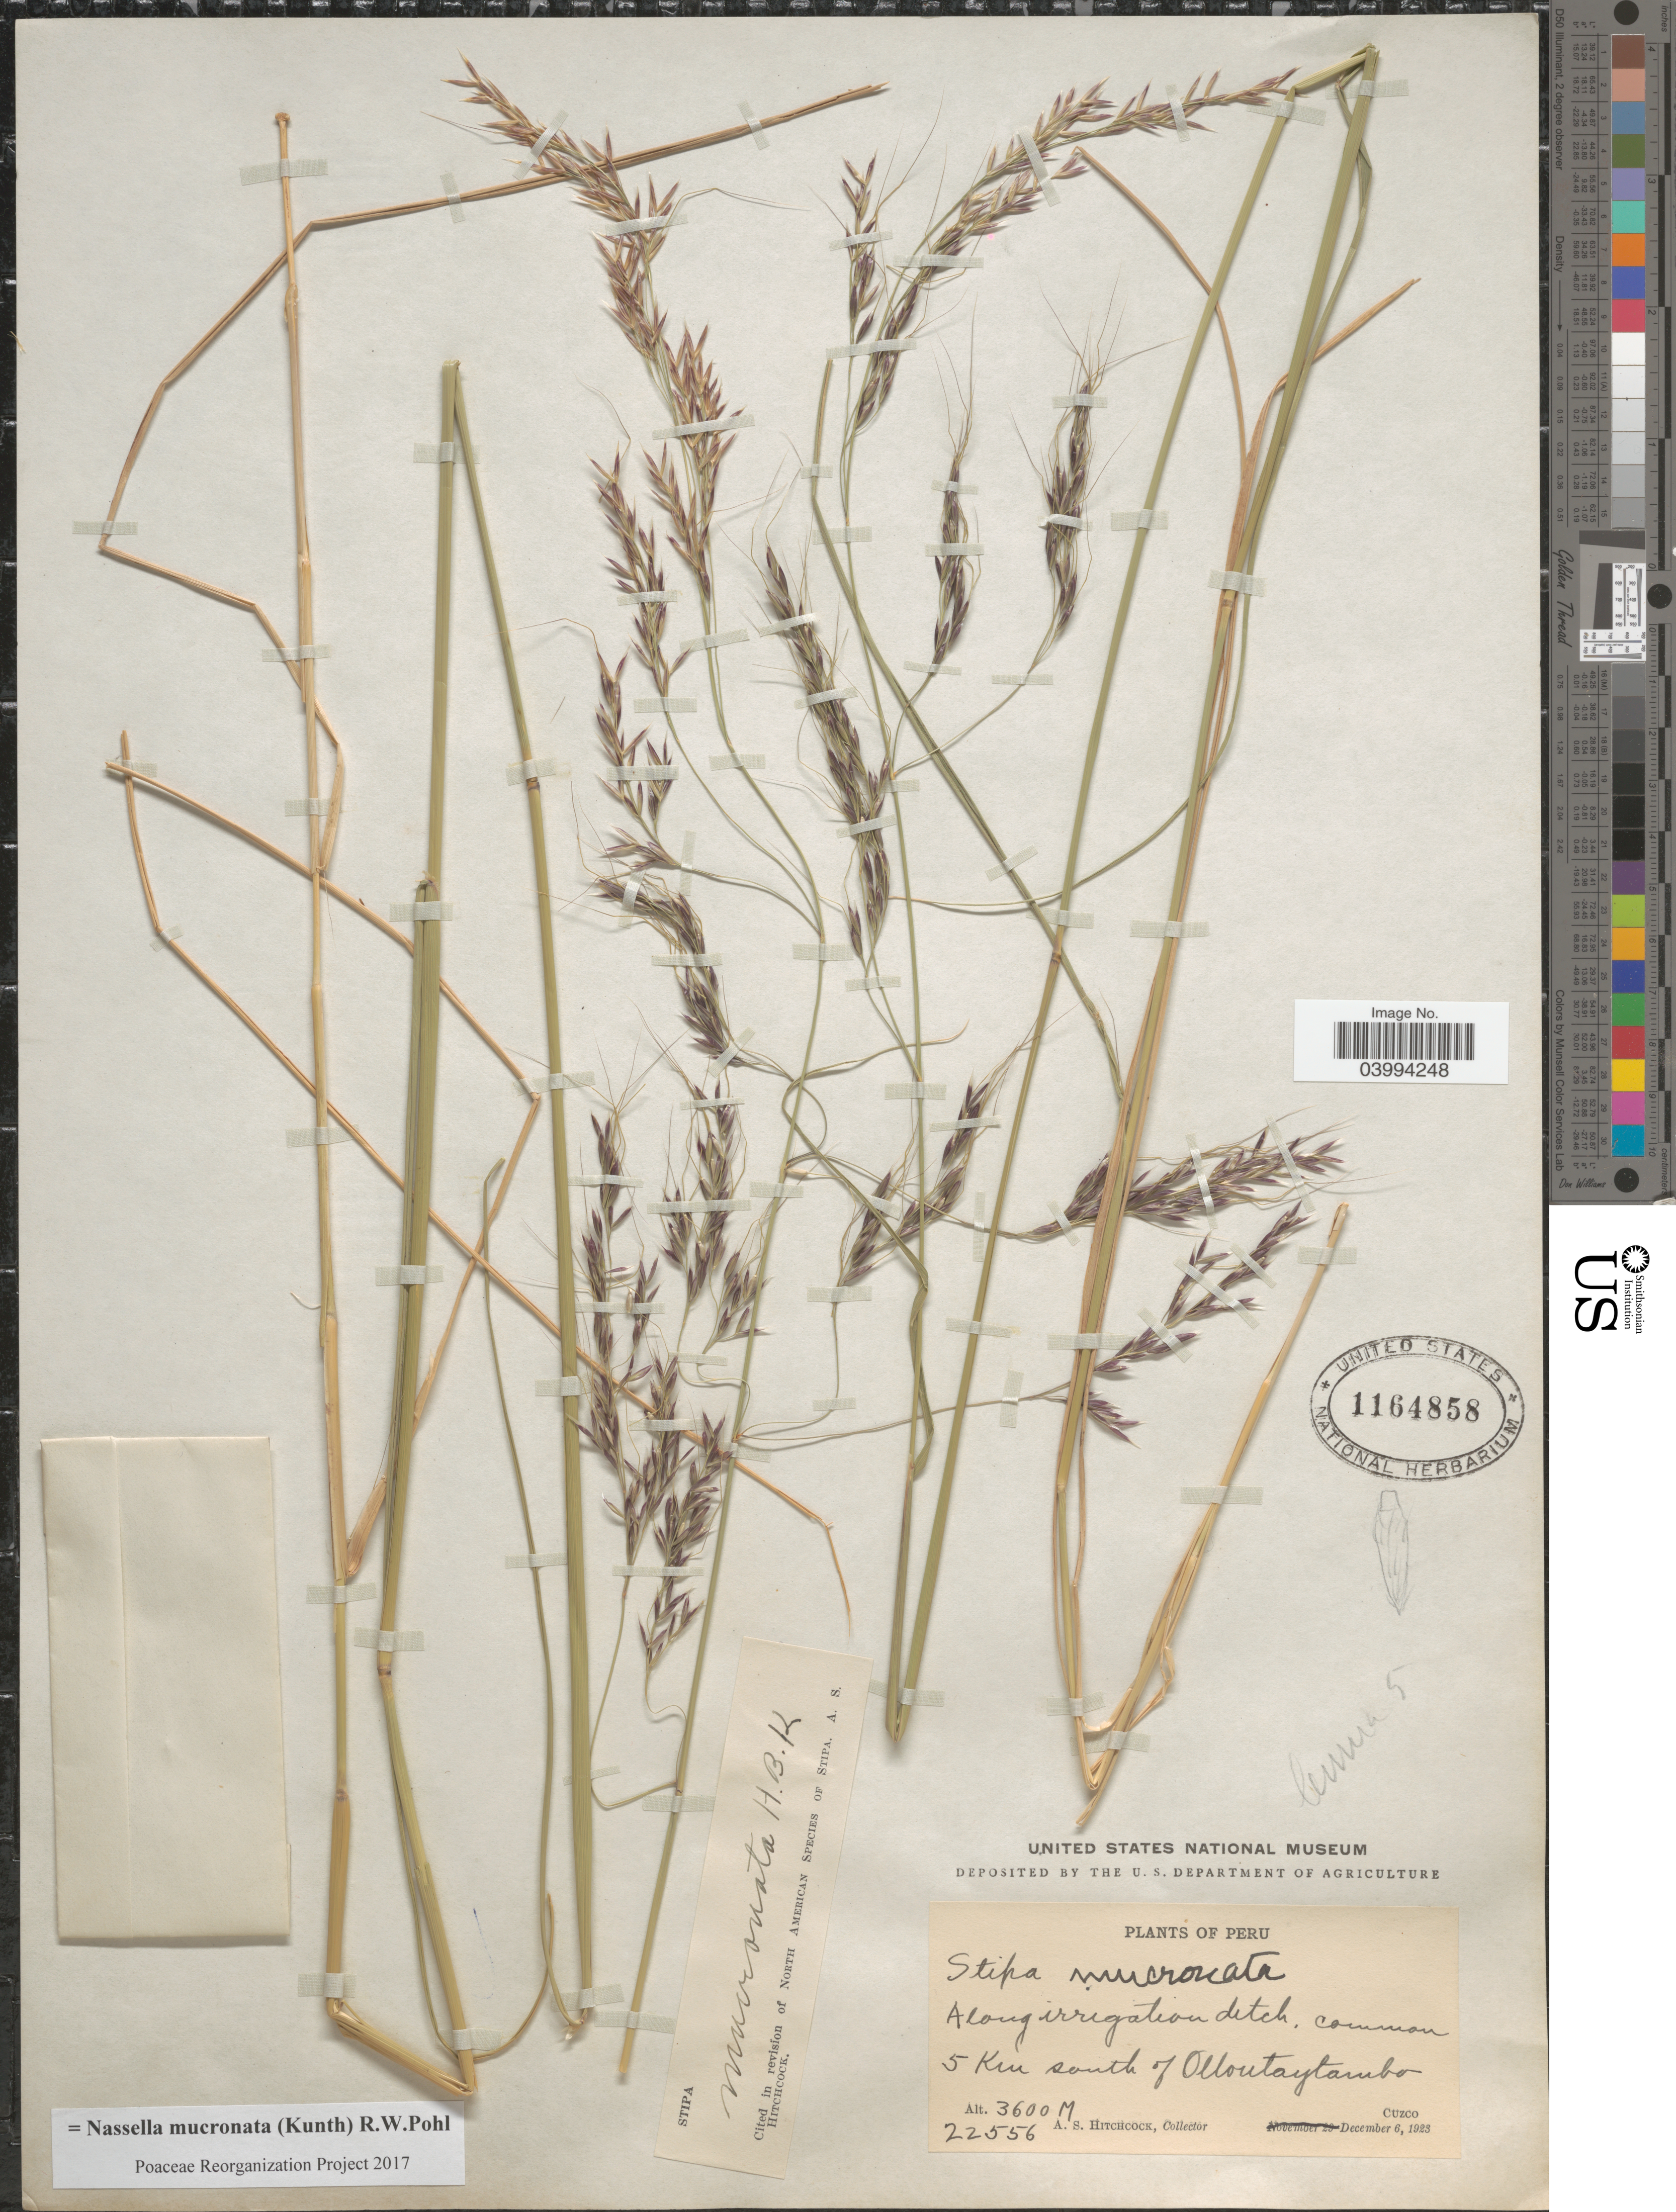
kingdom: Plantae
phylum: Tracheophyta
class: Liliopsida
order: Poales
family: Poaceae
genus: Nassella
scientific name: Nassella mucronata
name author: (Kunth) R.W. Pohl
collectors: A. S. Hitchcock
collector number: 22556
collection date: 1923-12-06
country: Peru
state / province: Cusco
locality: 5 Km S of Ollantaytambo. Cuzco.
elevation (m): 3600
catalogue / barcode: US 1164858